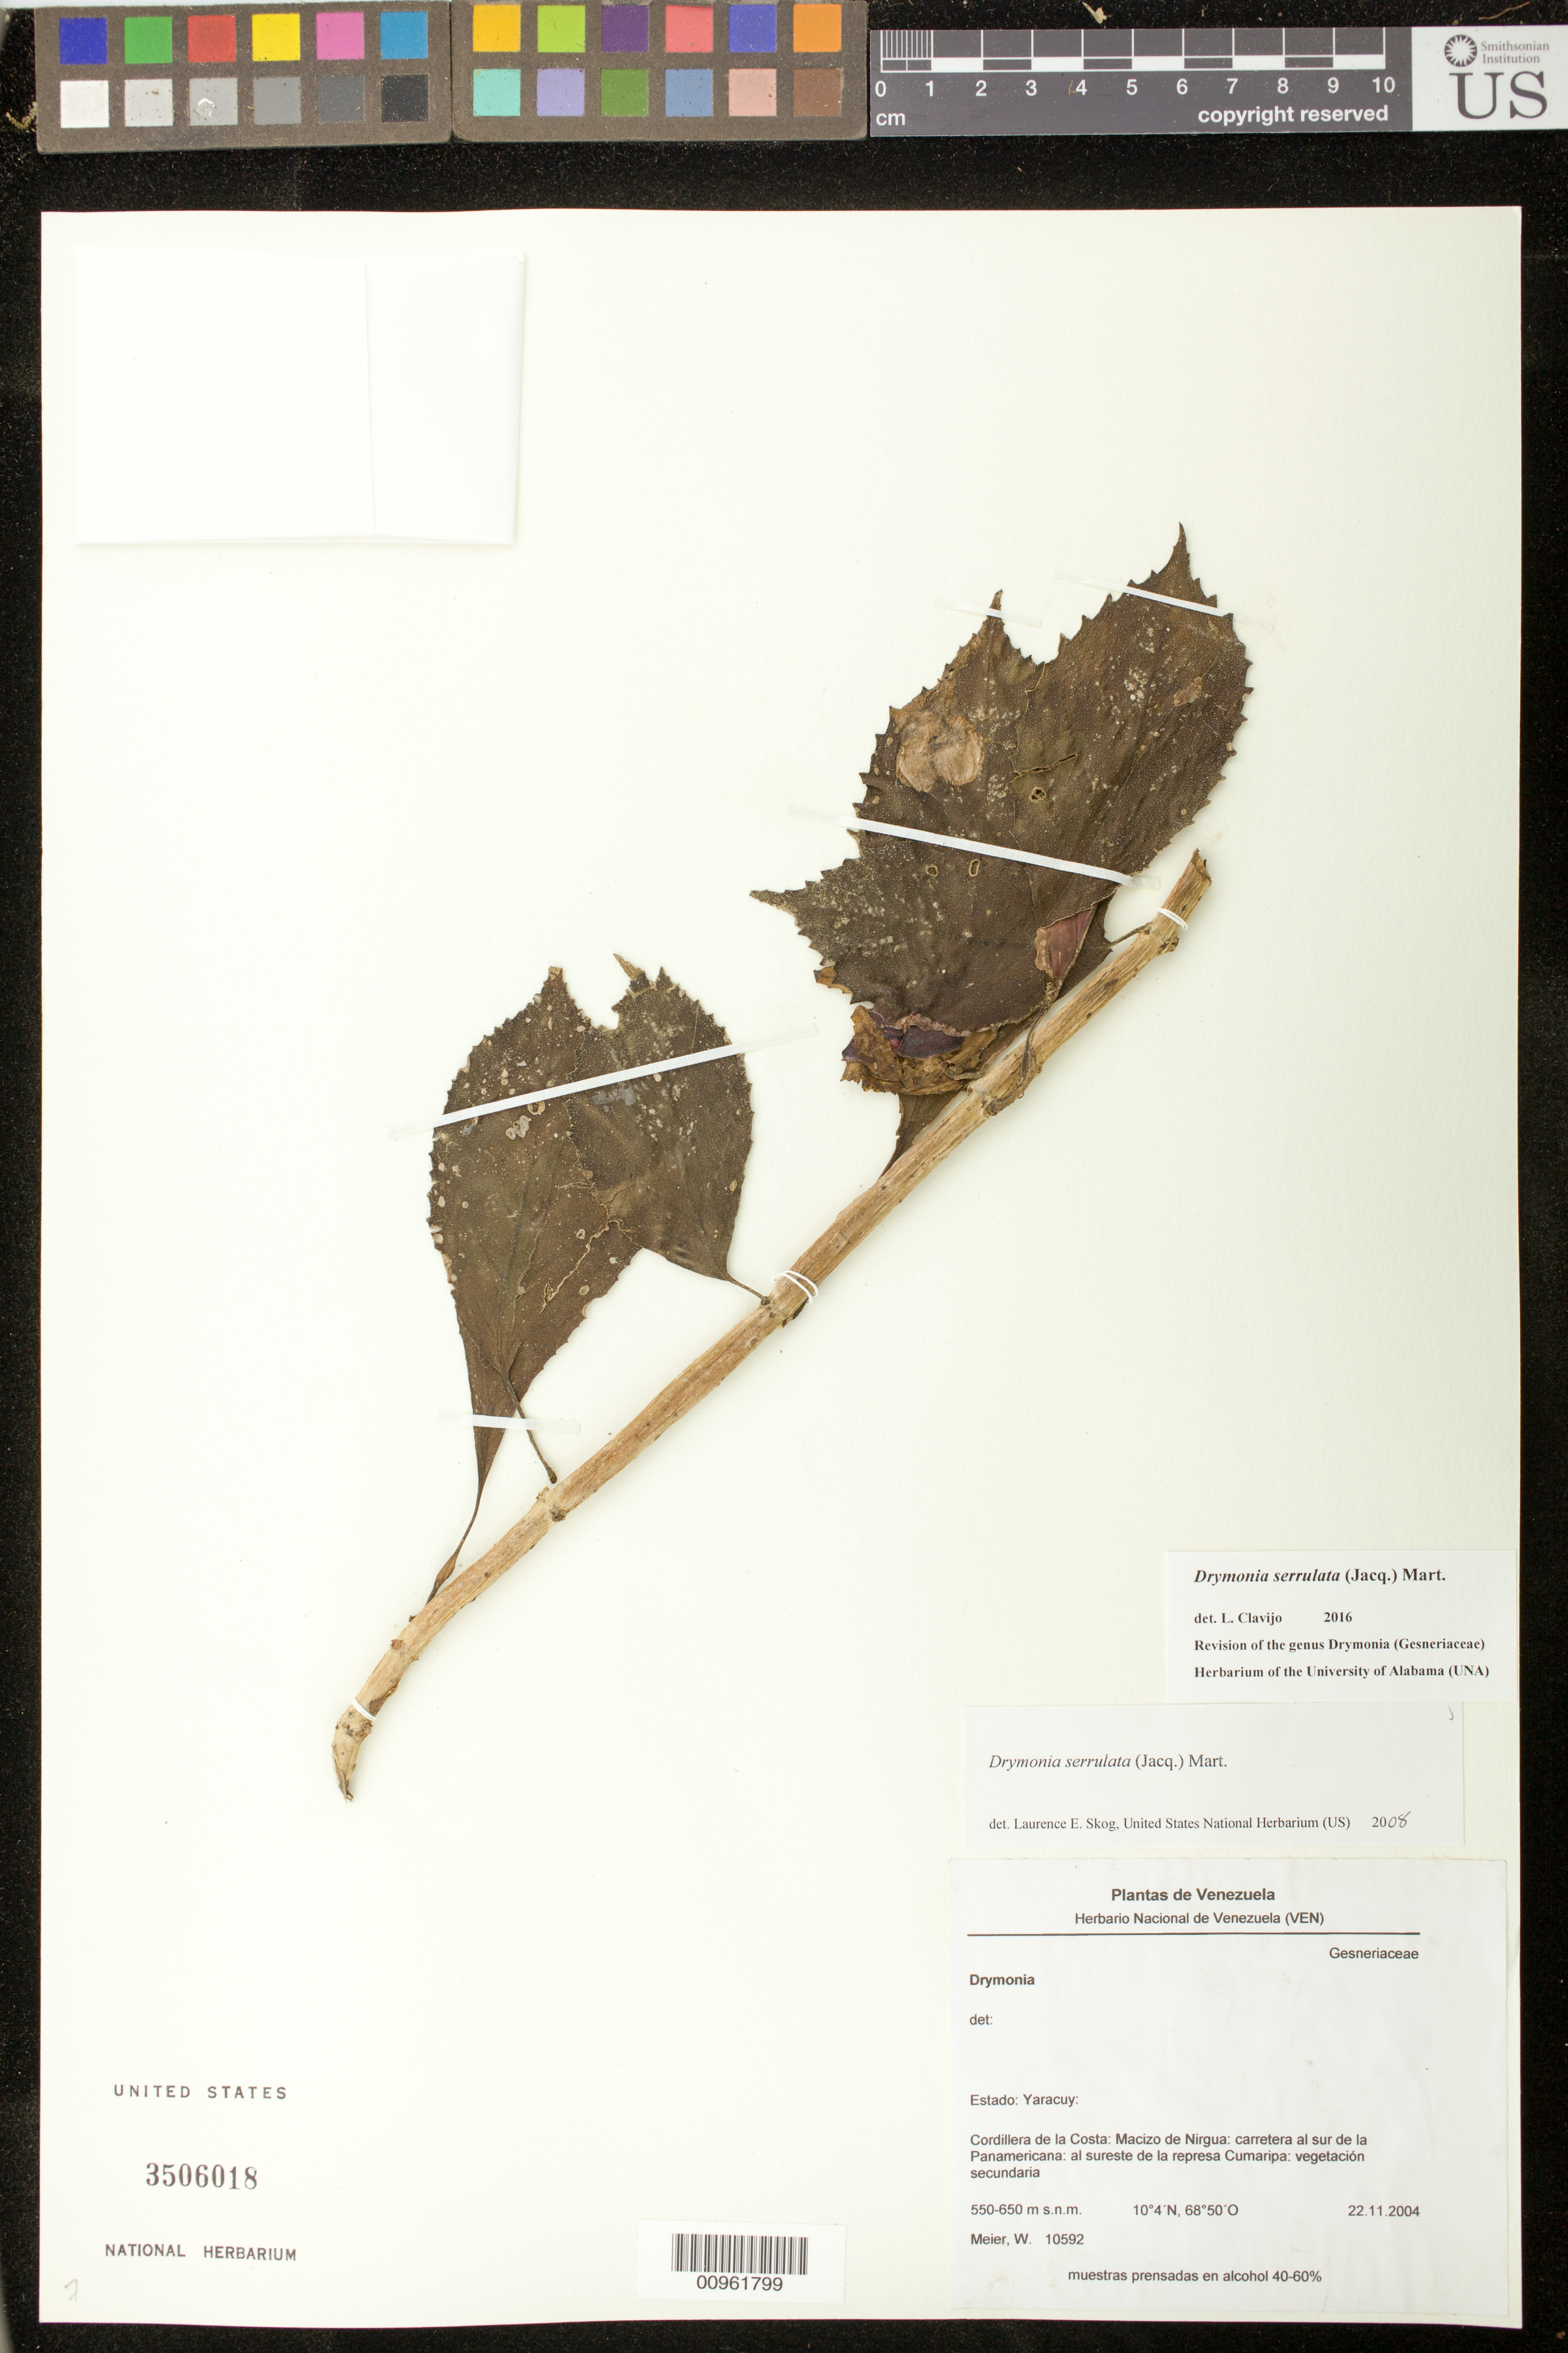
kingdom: Plantae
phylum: Tracheophyta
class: Magnoliopsida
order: Lamiales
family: Gesneriaceae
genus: Drymonia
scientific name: Drymonia serrulata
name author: (Jacq.) Mart.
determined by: Skog, Laurence E.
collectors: W. Meier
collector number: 10592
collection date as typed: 22 Nov 2004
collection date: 2004-11-22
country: Venezuela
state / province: Yaracuy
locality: Estado: Yaracuy: Cordillera de la Costa: macizo de Nirgua: carretera al sur de la Panamericana: al sureste de la represa Cumaripa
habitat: Vegetación secundaria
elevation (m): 550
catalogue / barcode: US 3506018